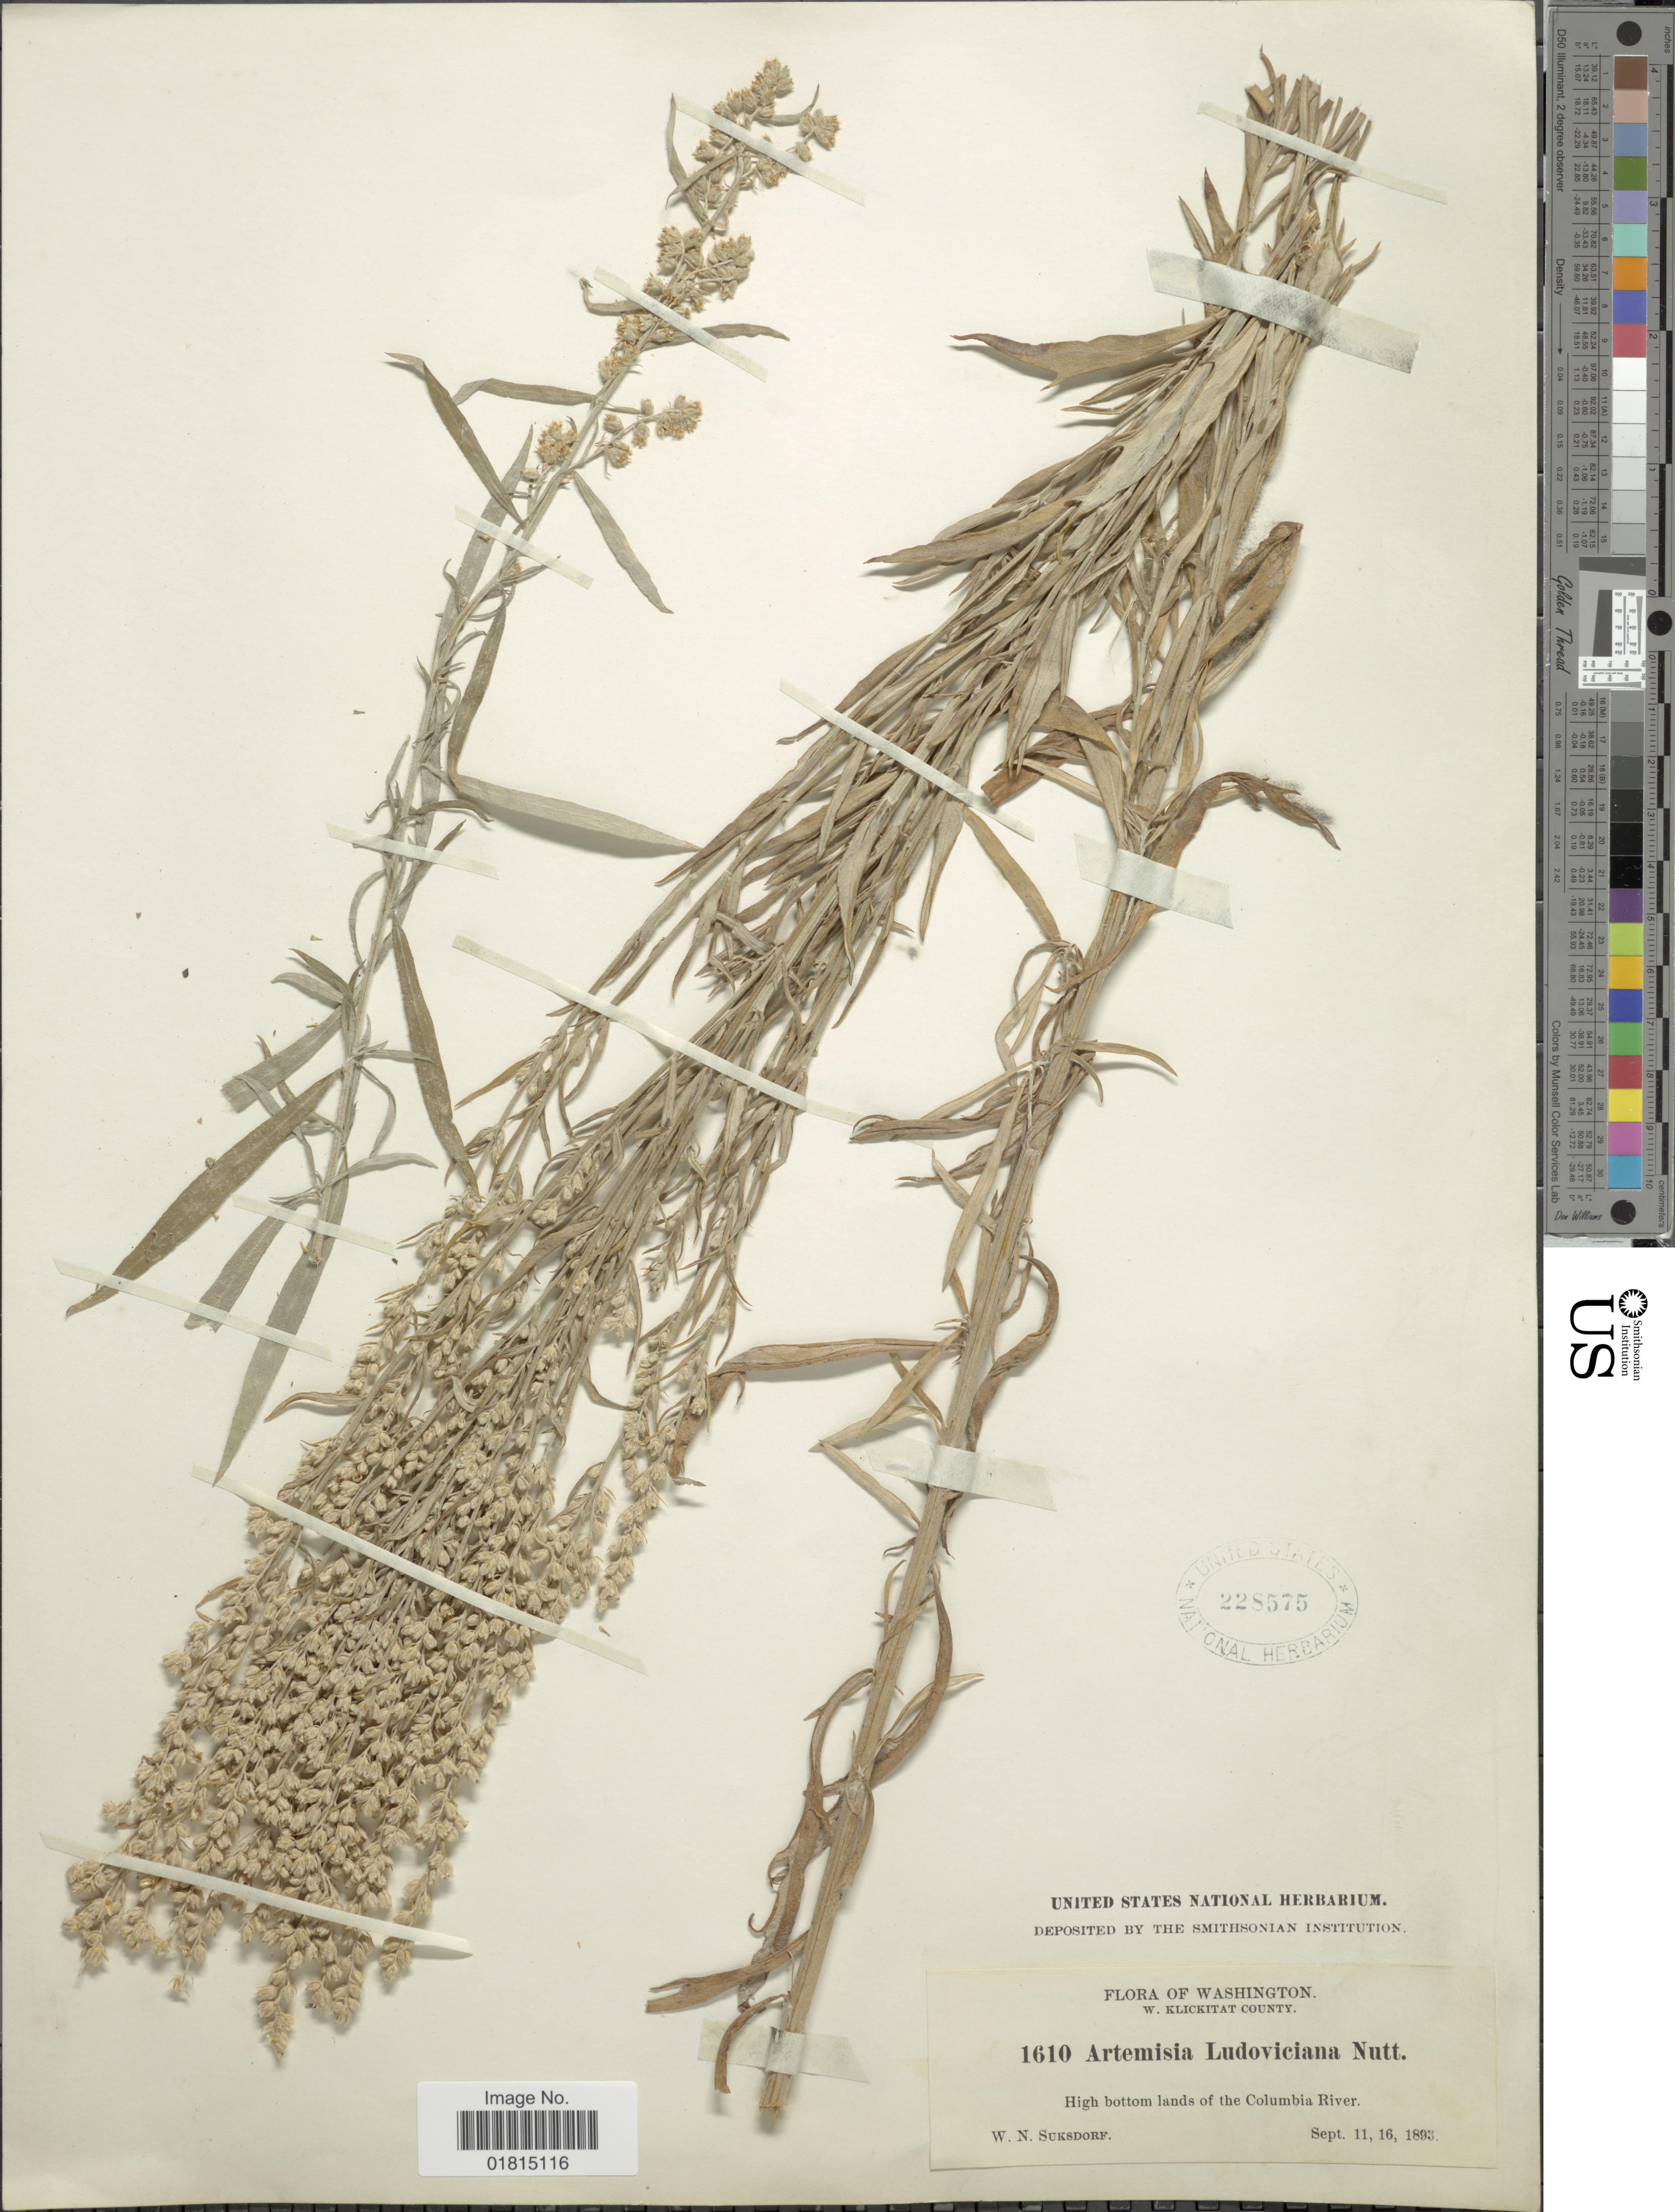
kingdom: Plantae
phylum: Tracheophyta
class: Magnoliopsida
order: Asterales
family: Asteraceae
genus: Artemisia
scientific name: Artemisia diversifolia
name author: Rydb.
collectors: W. N. Suksdorf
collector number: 1610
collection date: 1893-09-11/1893-09-16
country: United States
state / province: Washington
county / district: Klickitat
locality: W. Klickitat County. High bottom lands of the Columbia River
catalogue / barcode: US 228575